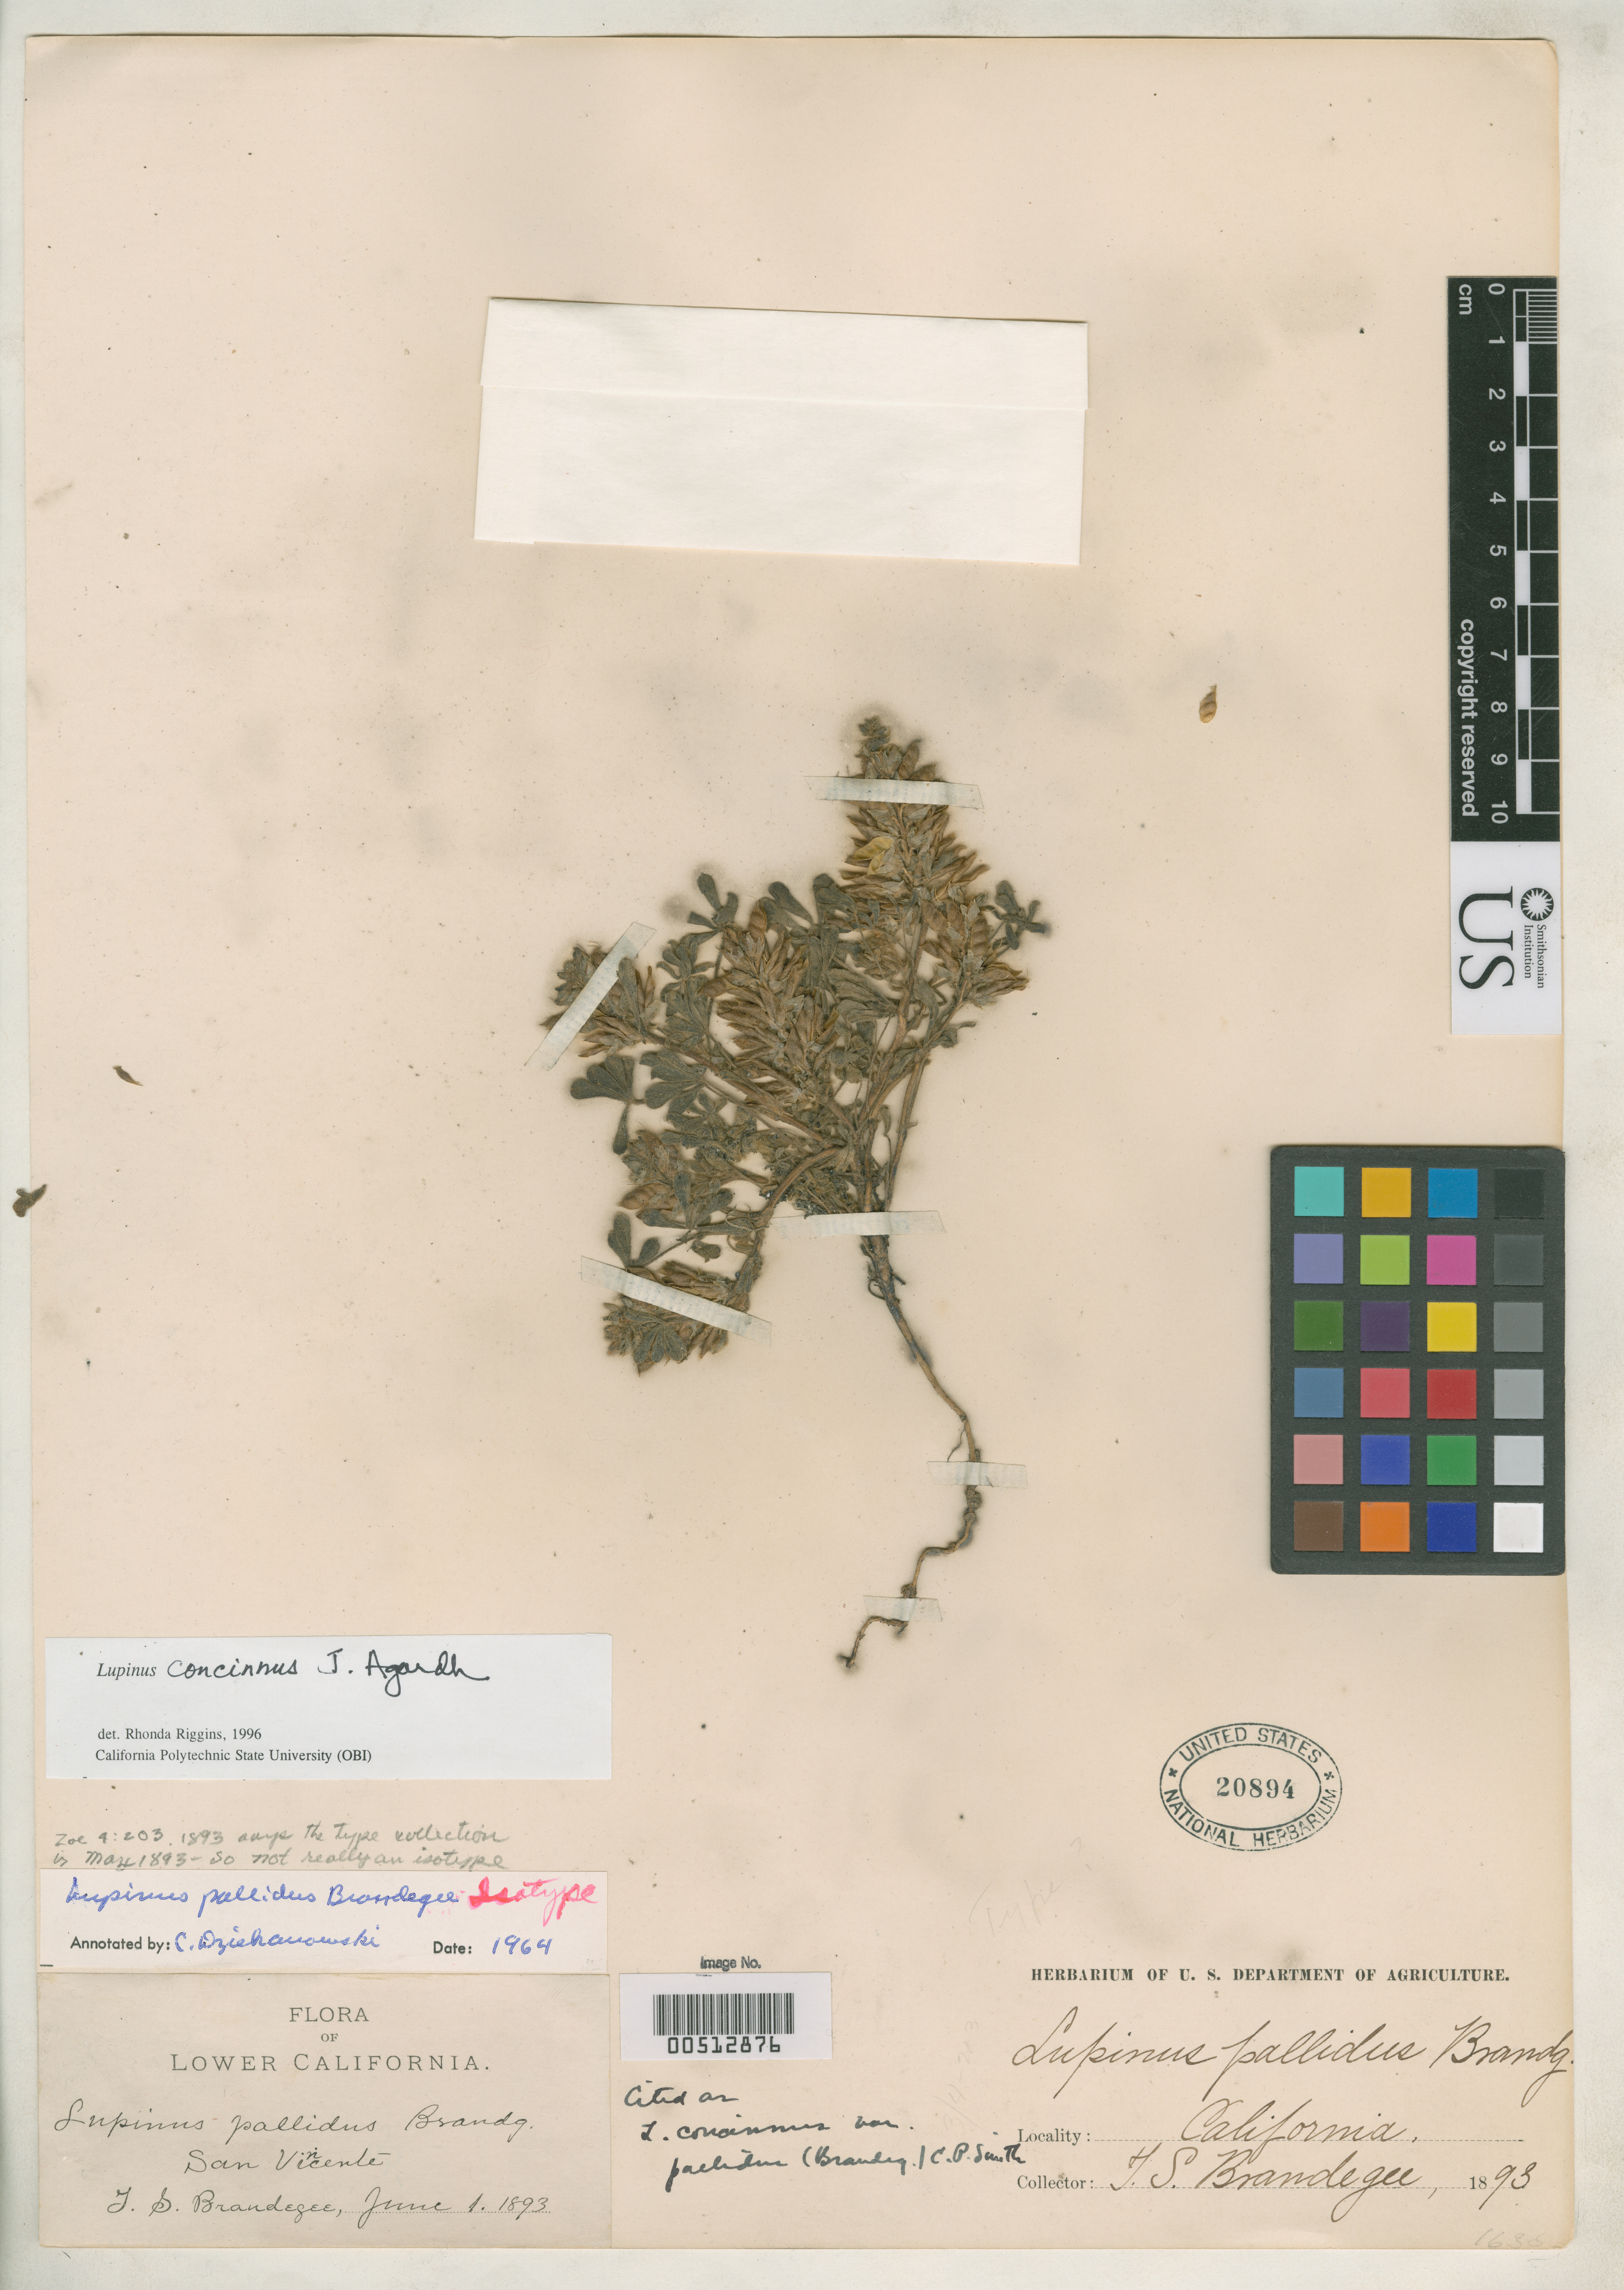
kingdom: Plantae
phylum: Tracheophyta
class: Magnoliopsida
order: Fabales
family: Fabaceae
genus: Lupinus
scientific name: Lupinus pallidus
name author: Brandegee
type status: Possible Isotype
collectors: T. S. Brandegee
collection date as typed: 01 Jun 1893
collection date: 1893-06-01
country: United States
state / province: California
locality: San Vincente.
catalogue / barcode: US 20894